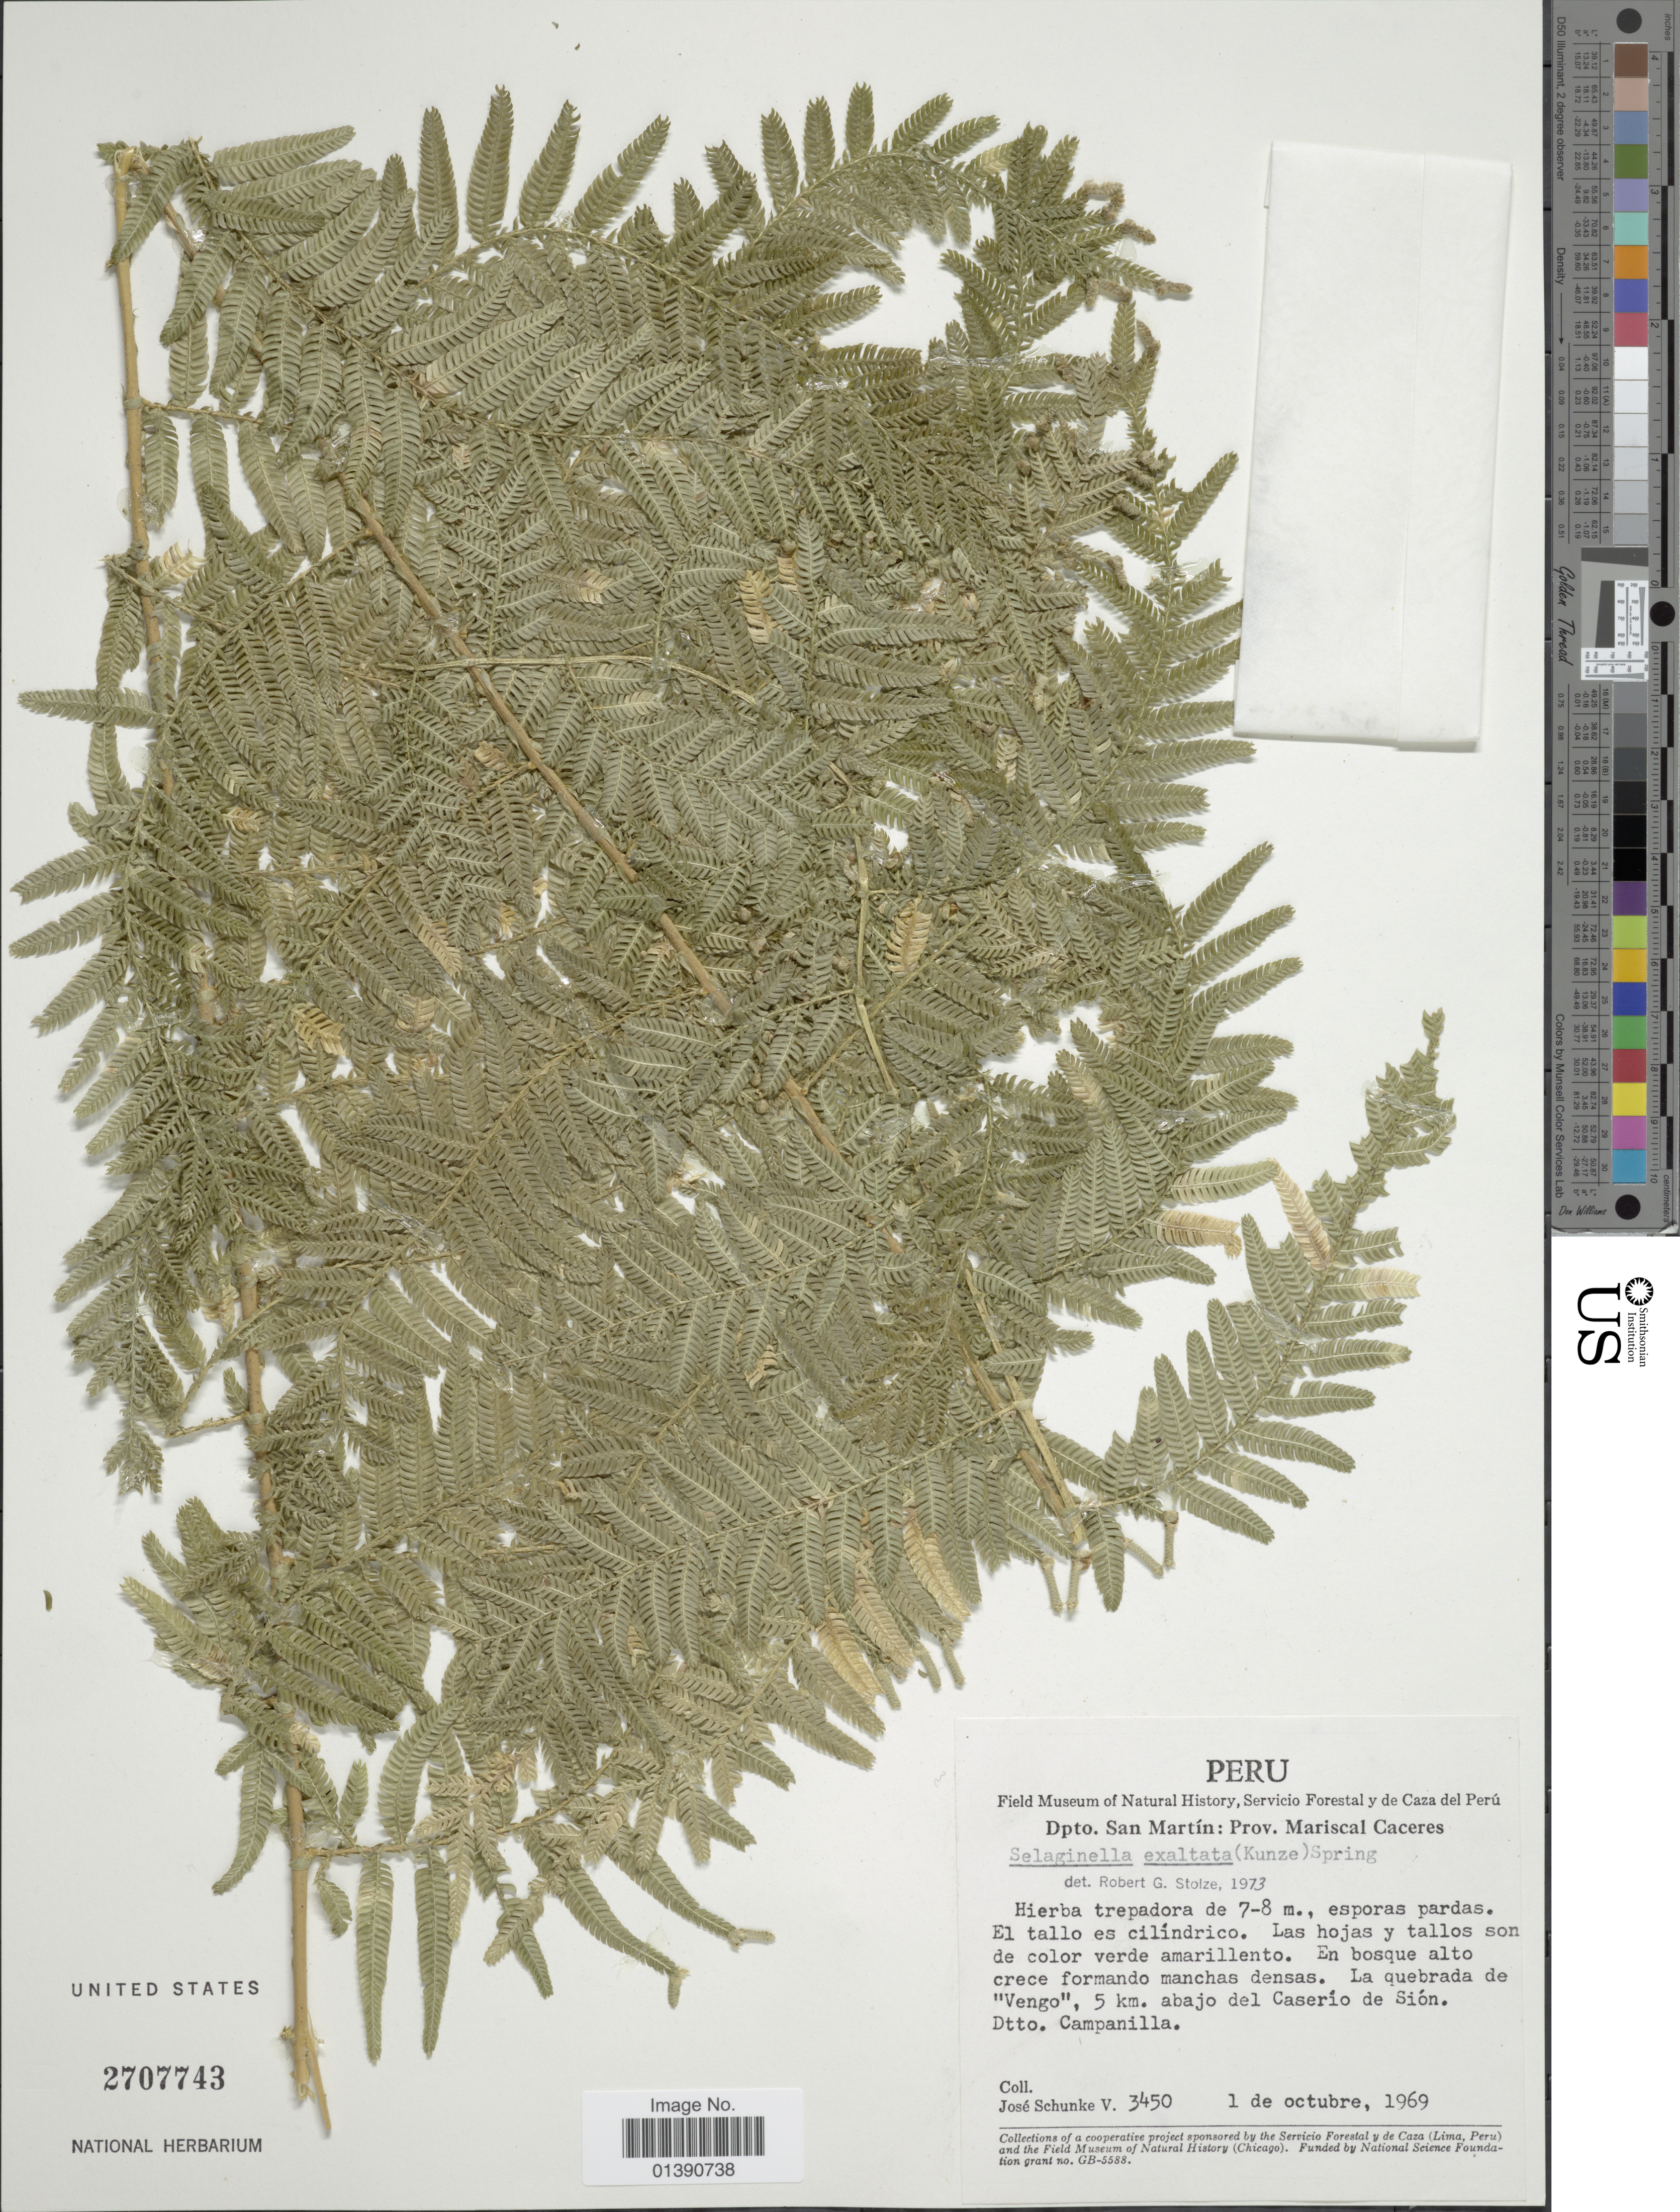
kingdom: Plantae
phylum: Tracheophyta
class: Lycopodiopsida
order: Selaginellales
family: Selaginellaceae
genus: Selaginella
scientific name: Selaginella exaltata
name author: (Kunze) Spring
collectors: J. Schunke Vigo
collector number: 3450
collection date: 1969-10-01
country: Peru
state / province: San Martín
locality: Prov. Mariscal Caceres, La quebrada de 'Vengo', 5 km abajo del caserio de Sion. Dto Campanilla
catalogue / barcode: US 2707743